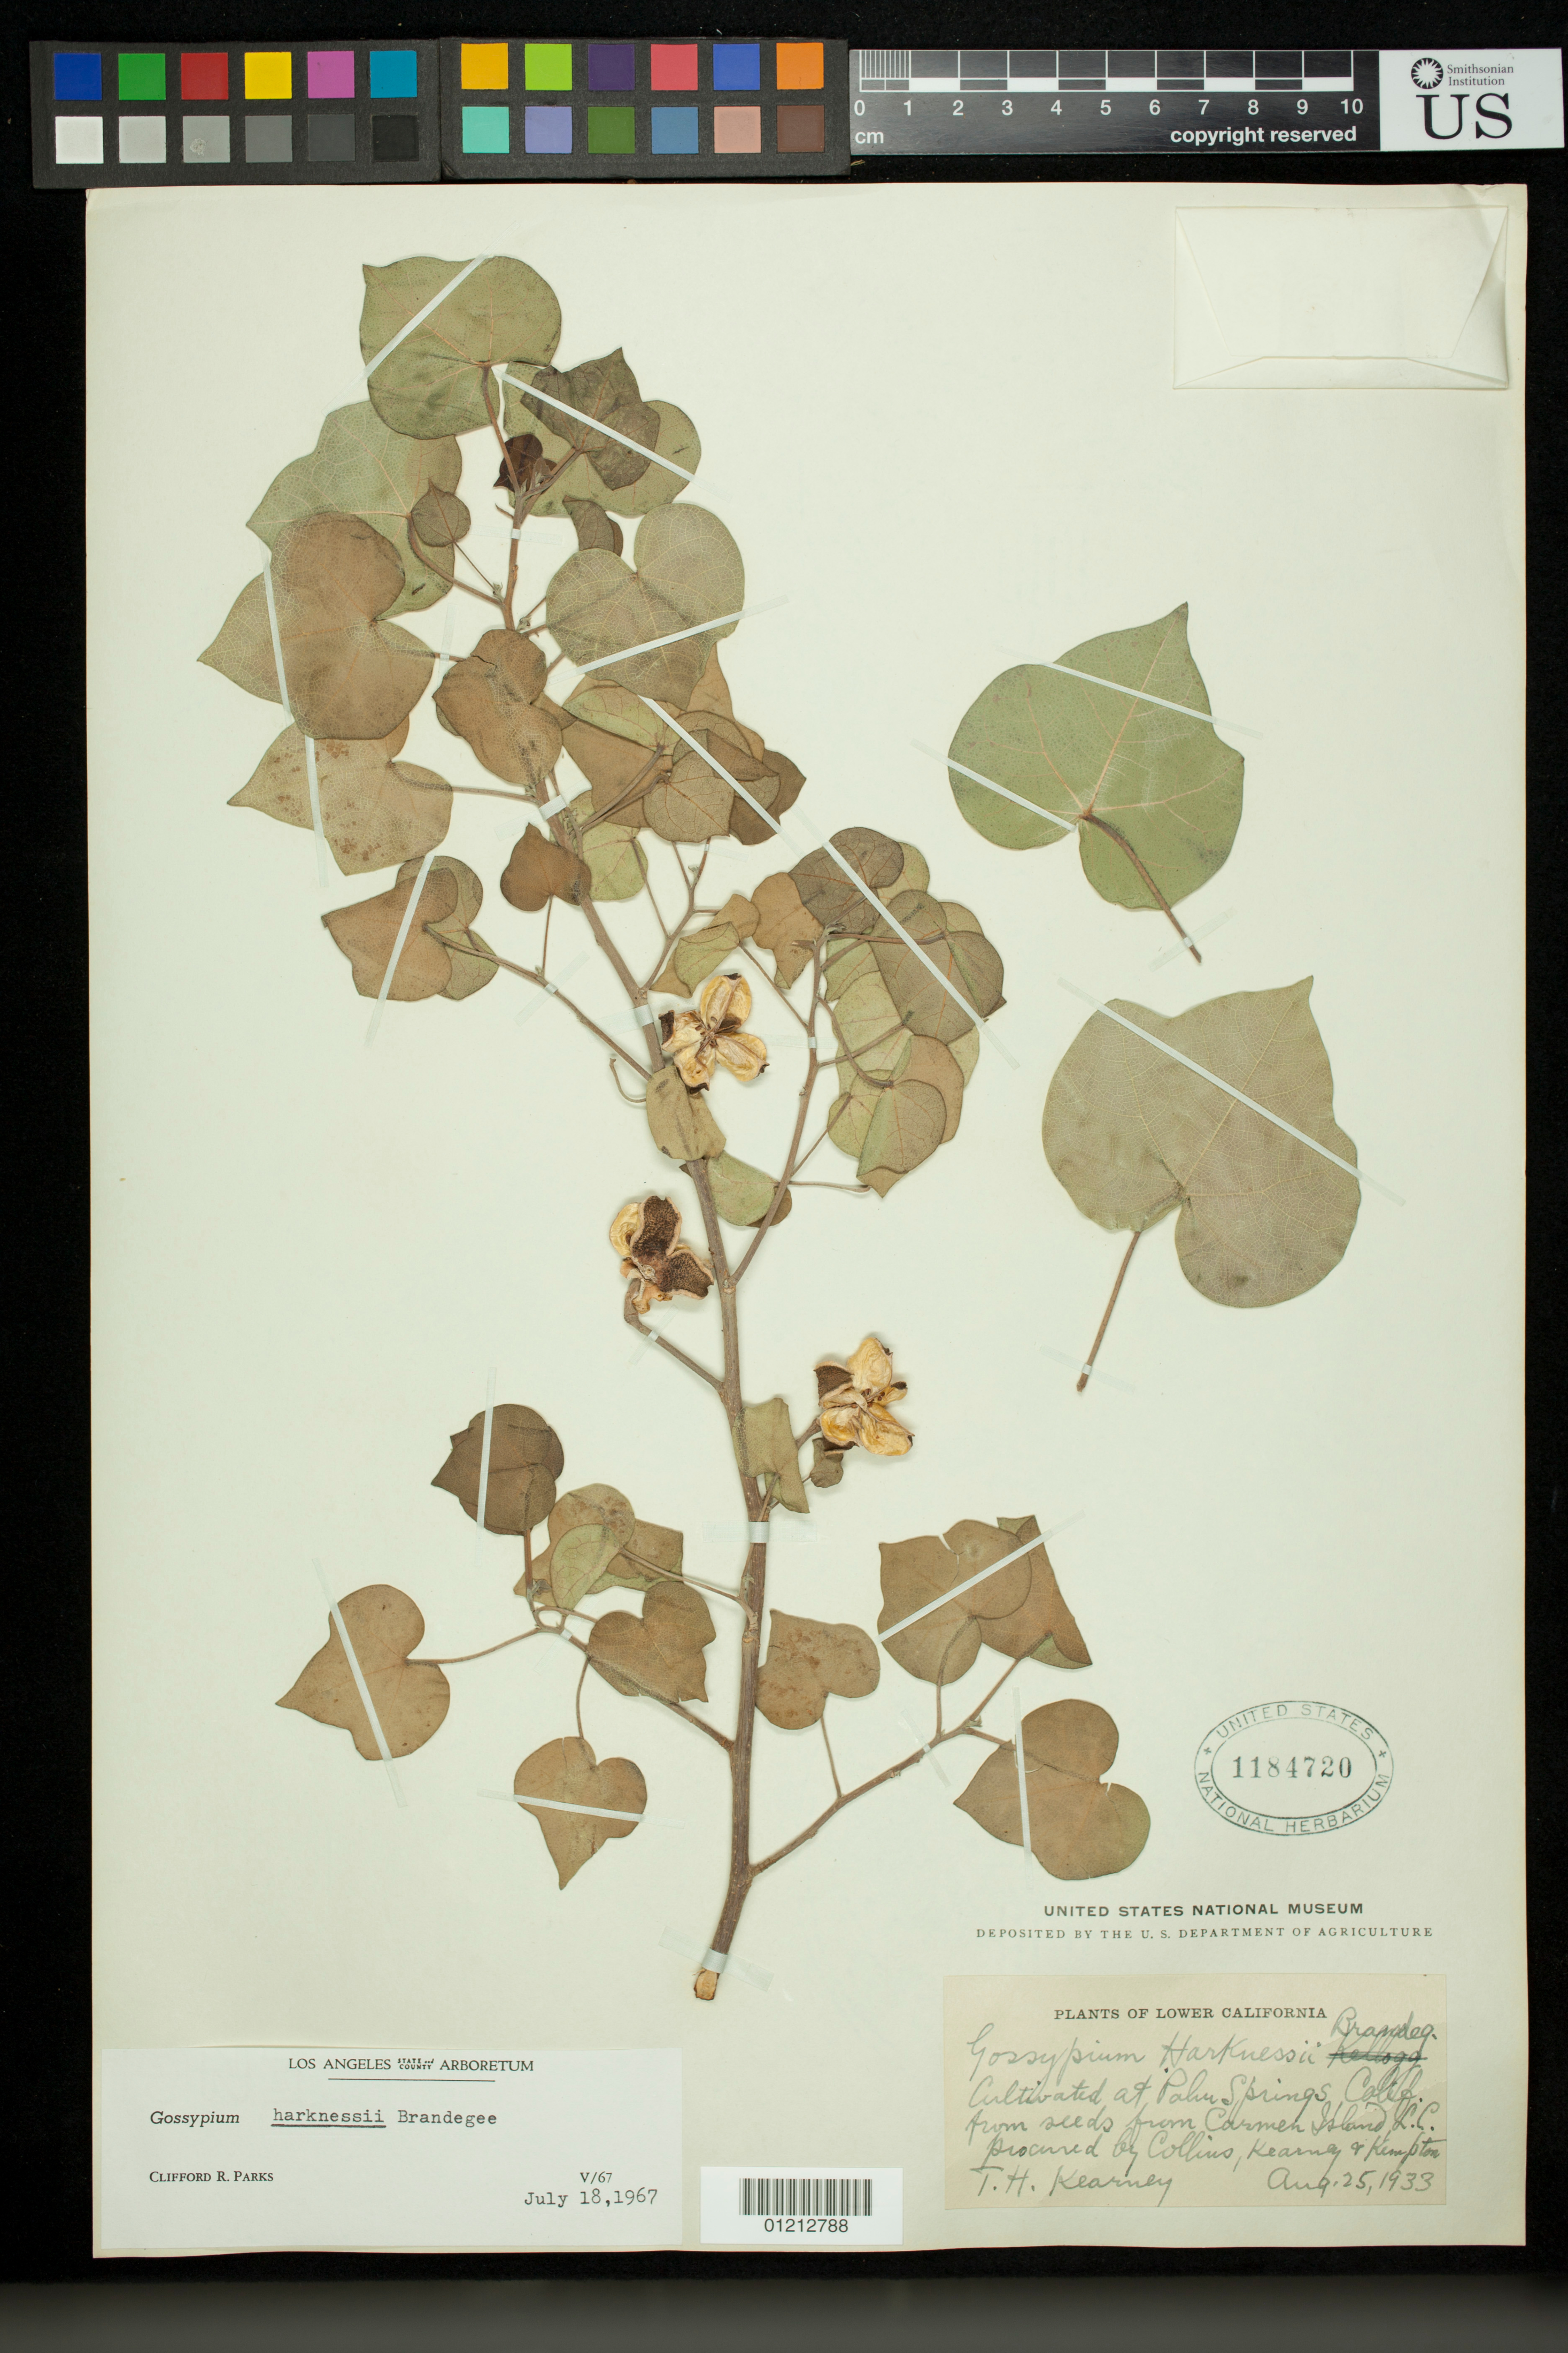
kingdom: Plantae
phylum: Tracheophyta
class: Magnoliopsida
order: Malvales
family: Malvaceae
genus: Gossypium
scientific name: Gossypium harknessii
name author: Brandegee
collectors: T. H. Kearney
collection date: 1933-08-25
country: United States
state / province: California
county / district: Riverside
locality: Cultivated at Palm Springs, Calif. from seeds from Carmen Island, L.C. Procured by Collins, Kearney, & Kempton.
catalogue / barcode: US 1184720